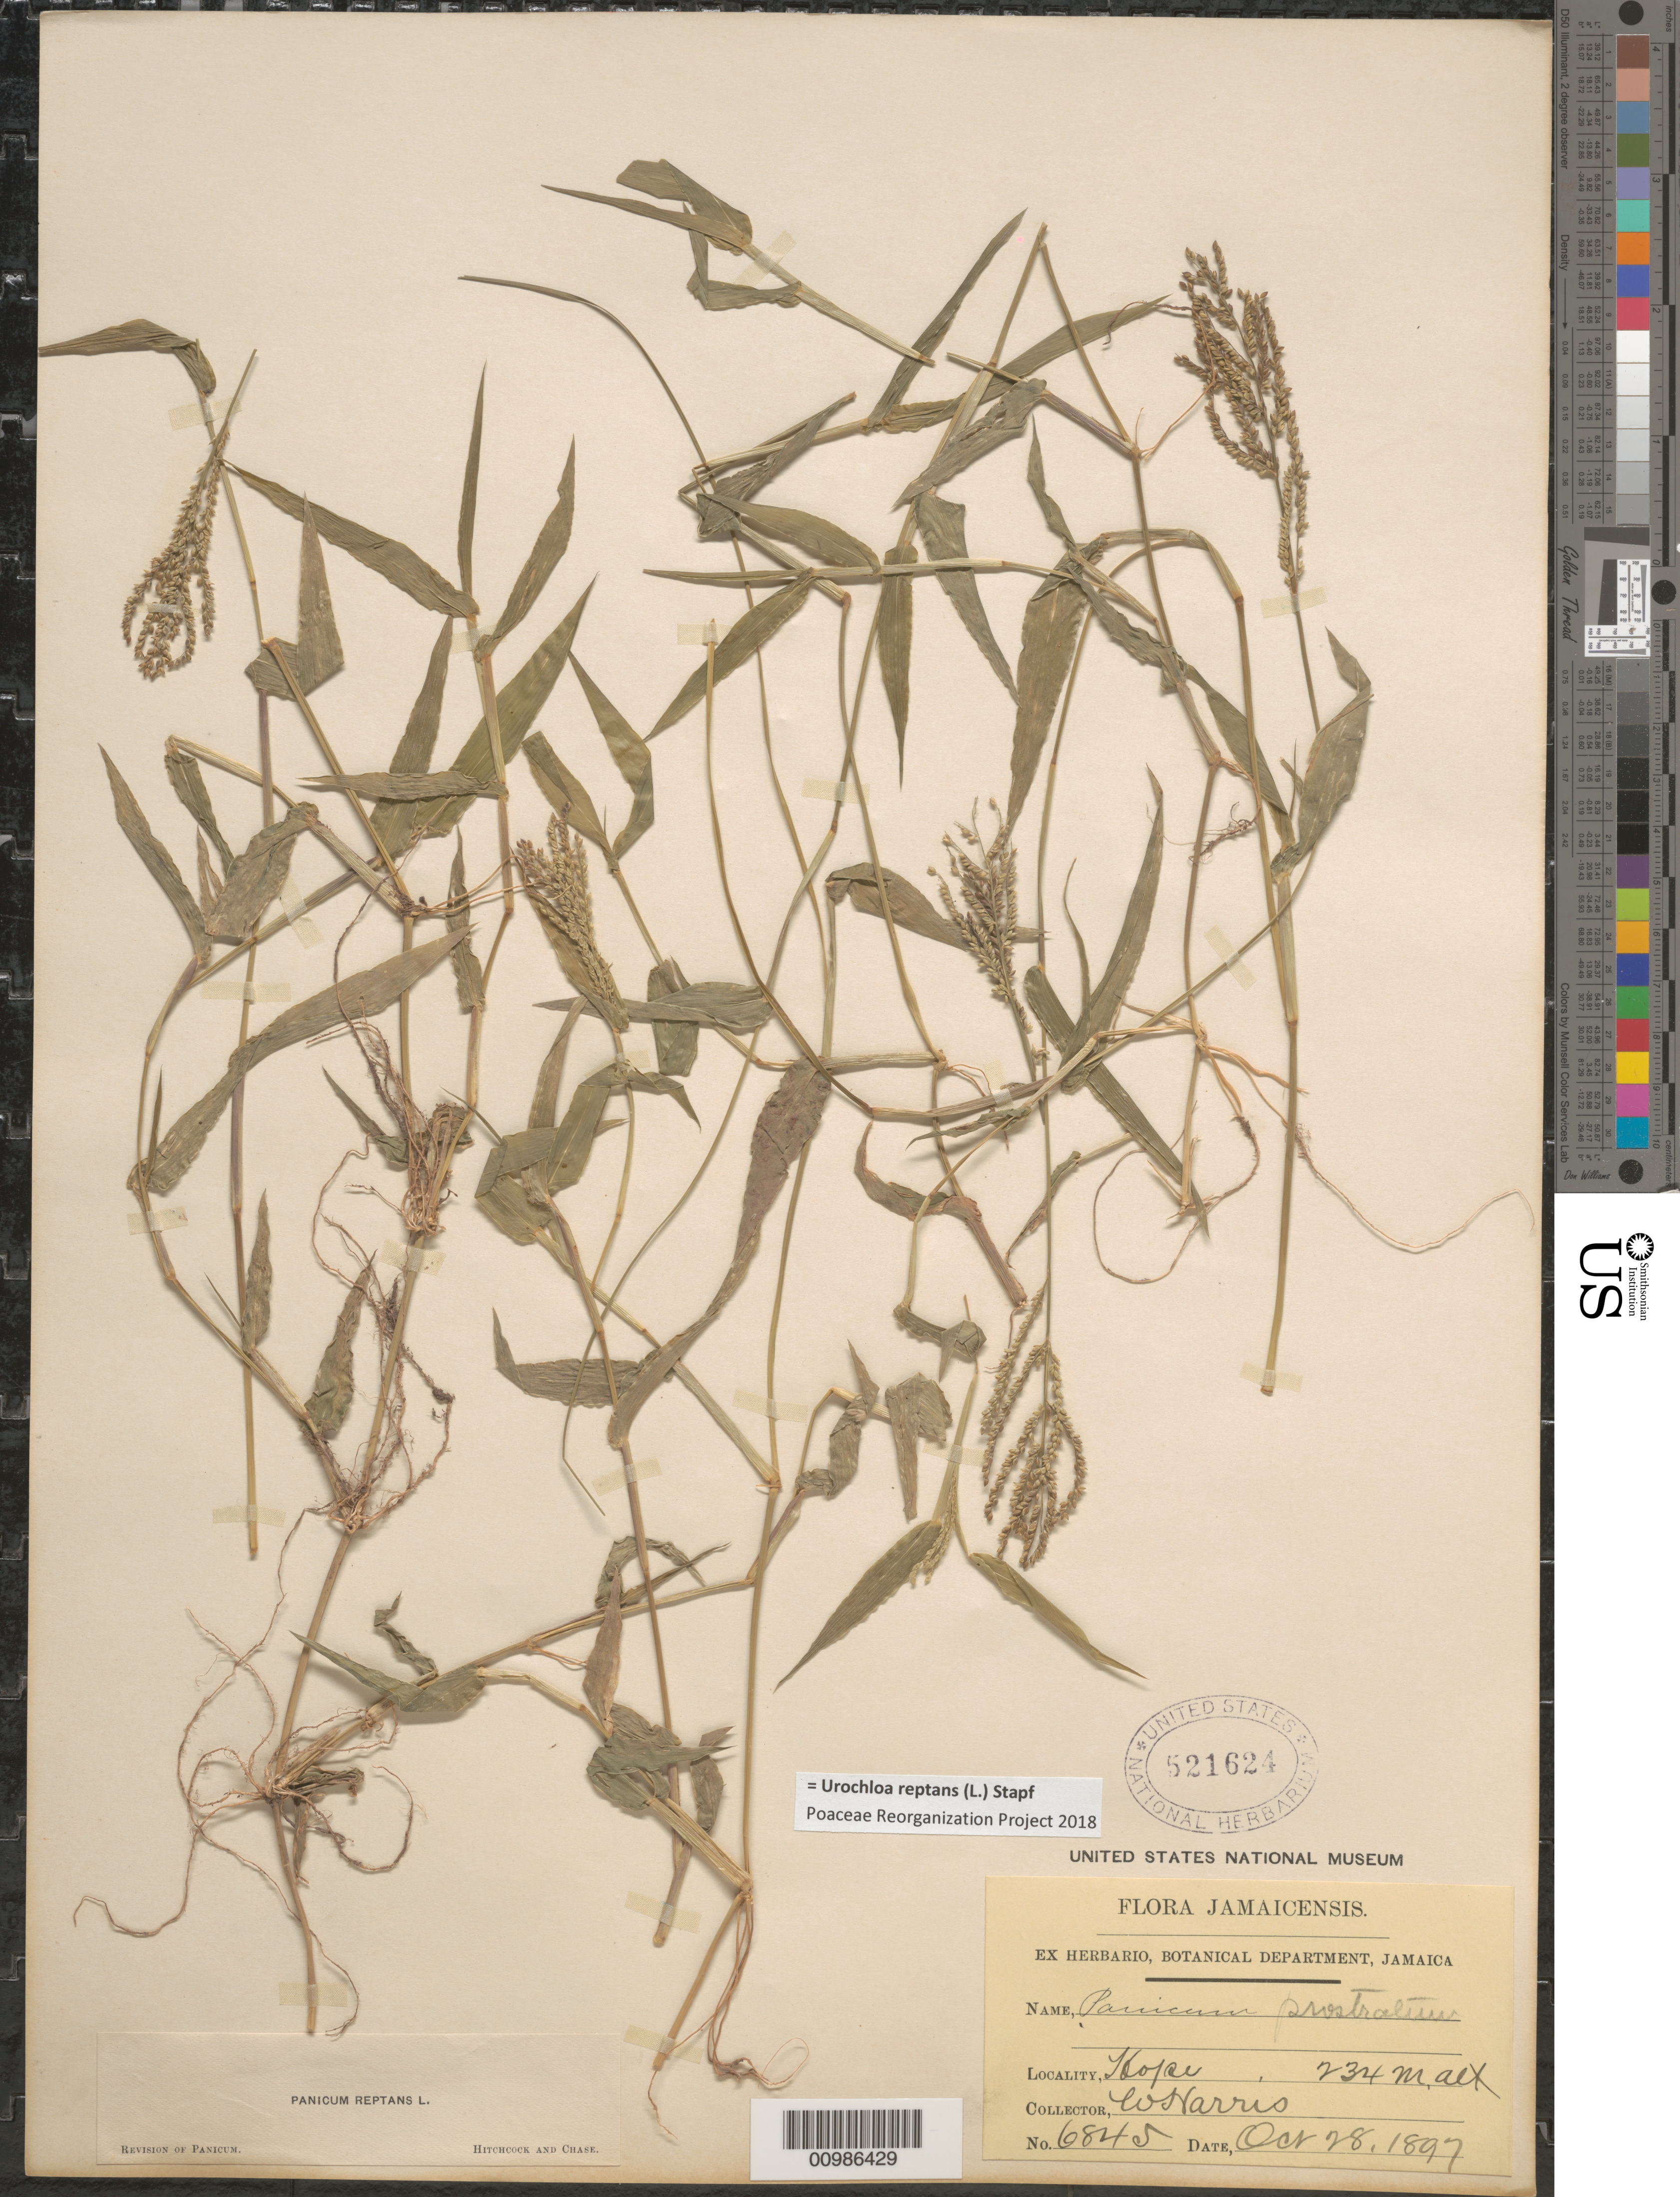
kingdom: Plantae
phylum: Tracheophyta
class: Liliopsida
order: Poales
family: Poaceae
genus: Brachiaria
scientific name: Brachiaria reptans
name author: (L.) C.E. Hubb. & C.A. Gardner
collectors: W. H. Harris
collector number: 6845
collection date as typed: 28 Oct 1897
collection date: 1897-10-28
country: Jamaica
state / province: Kingston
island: Jamaica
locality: Hope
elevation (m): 234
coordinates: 0 N, 0 E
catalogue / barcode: US 521624